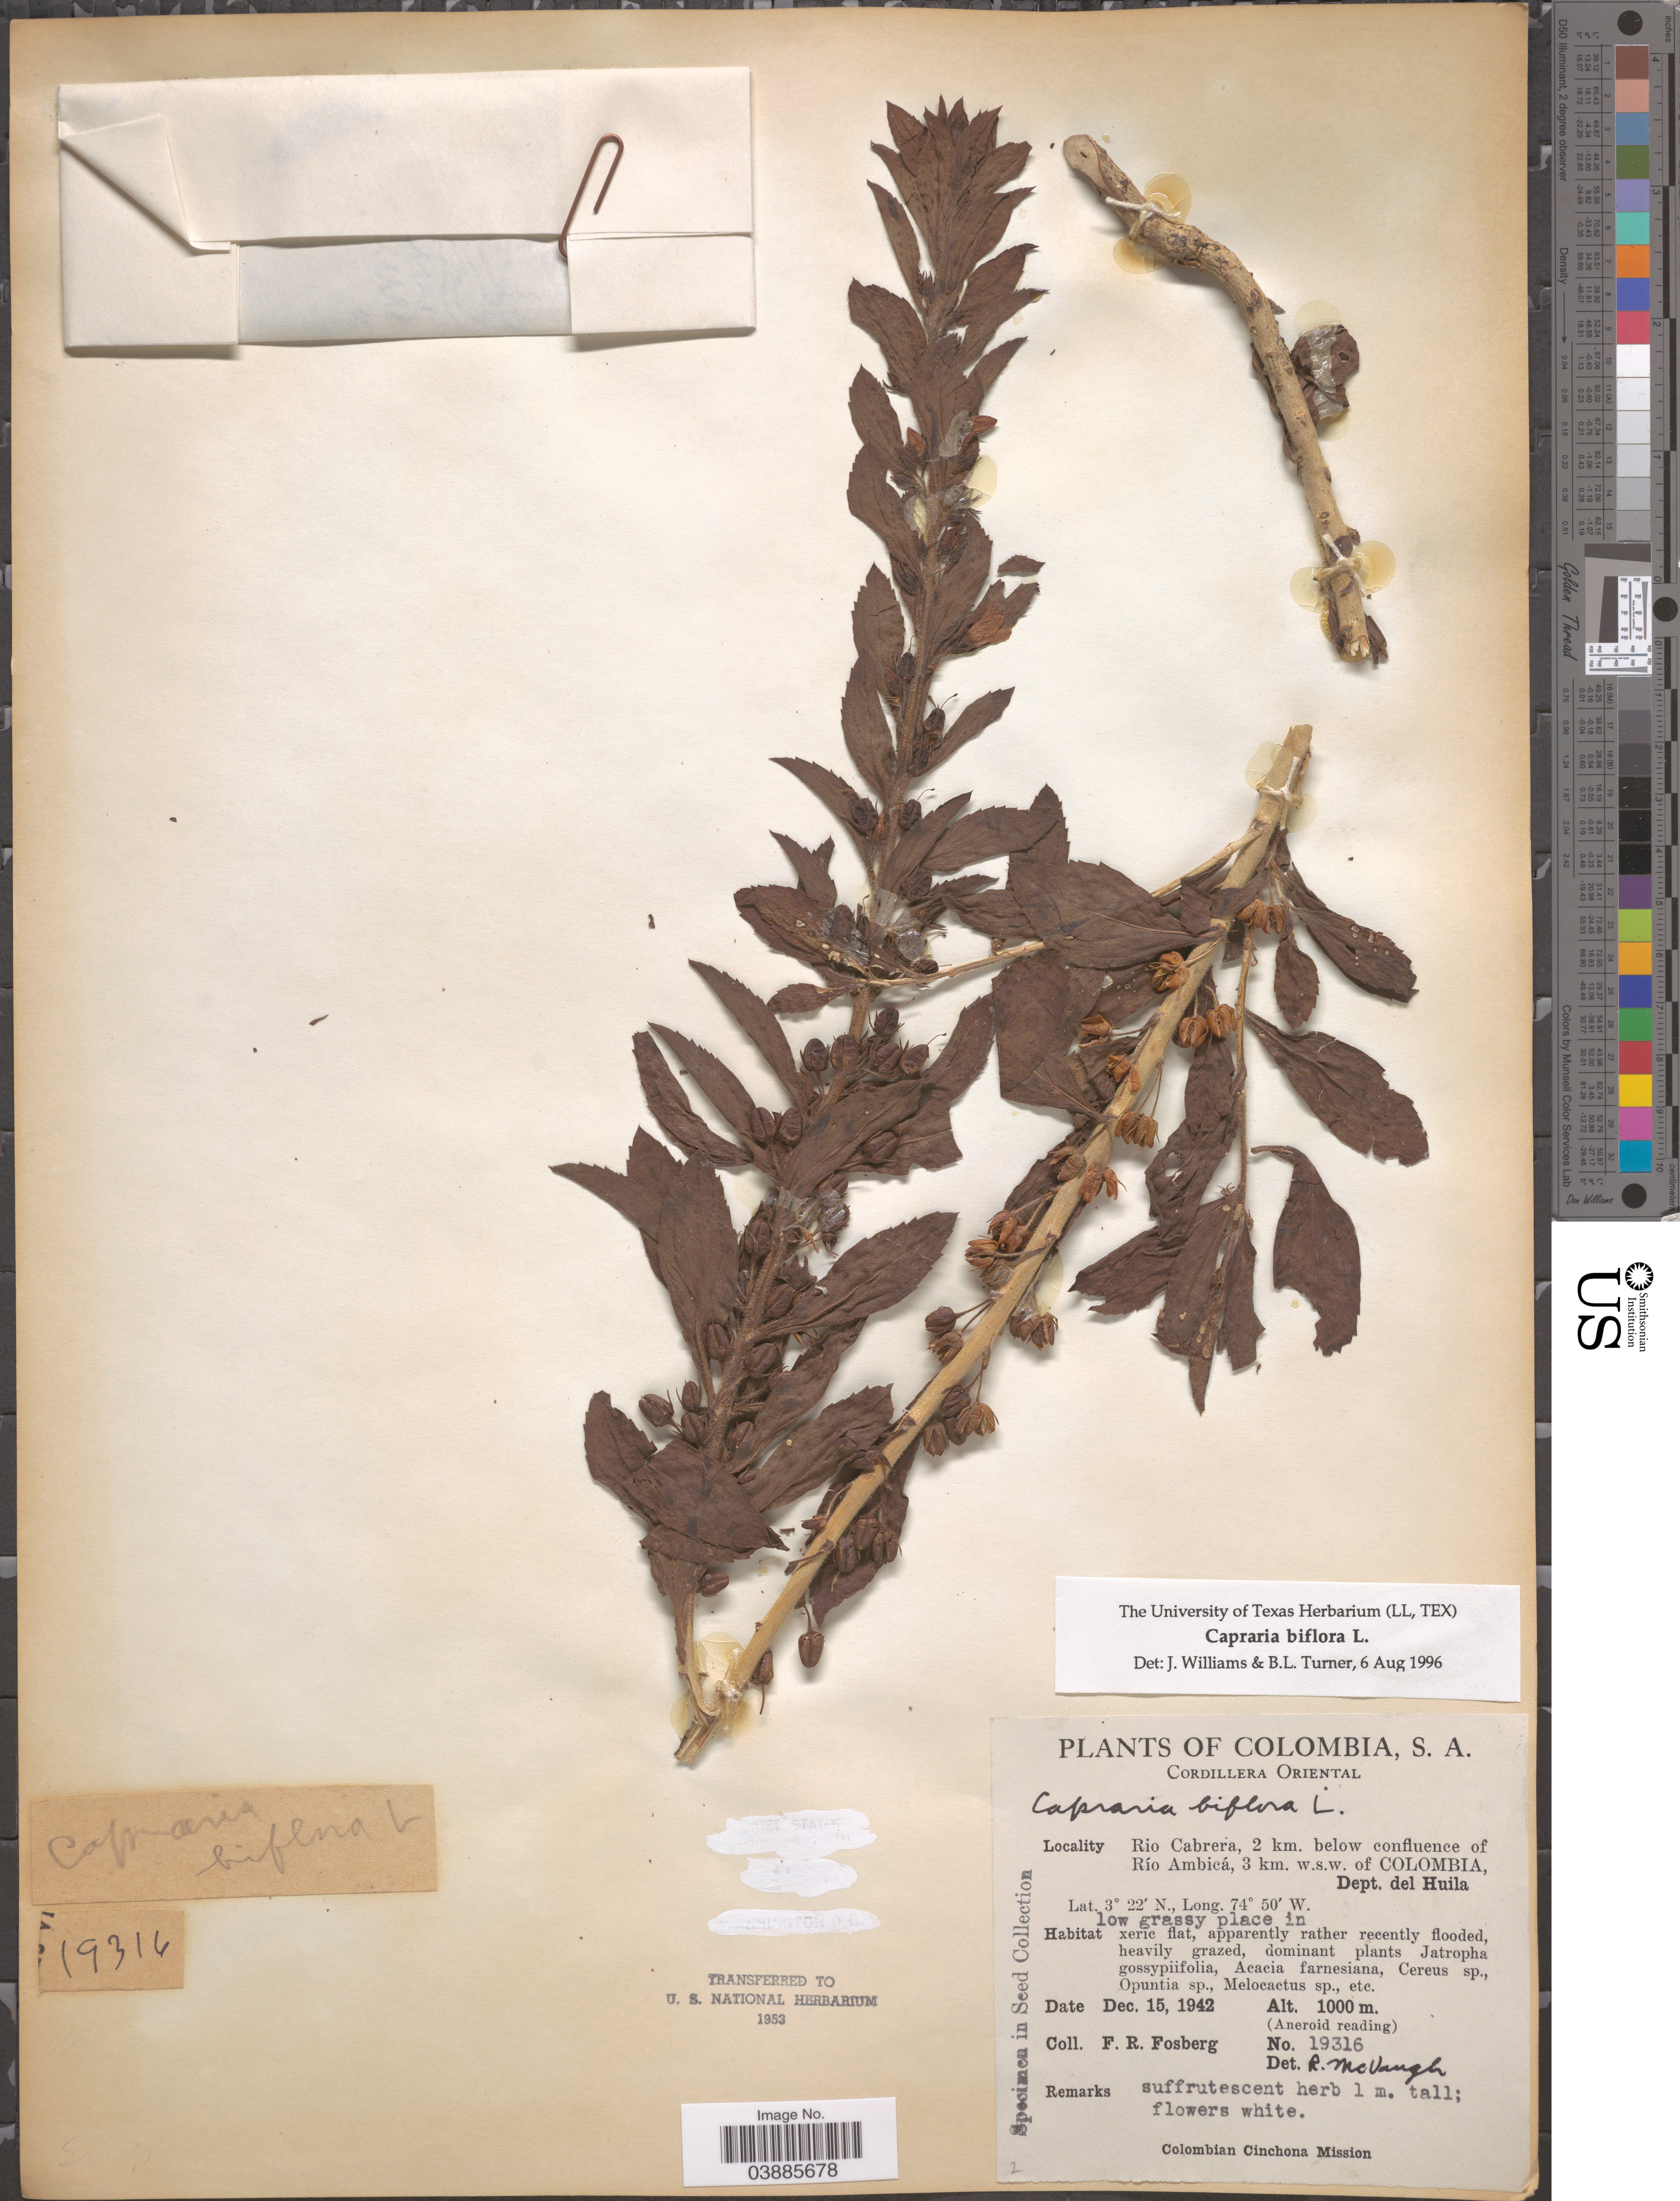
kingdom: Plantae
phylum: Tracheophyta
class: Magnoliopsida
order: Lamiales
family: Scrophulariaceae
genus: Capraria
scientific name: Capraria biflora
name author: L.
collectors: F. R. Fosberg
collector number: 19316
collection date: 1942-12-15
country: Colombia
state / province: Huila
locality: Cordillera Oriental. Rio Cabrera, 2 km. below confluence of Río Ambicá, 3 km. w.s.w. of Colombia, Dept. del Huila.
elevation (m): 1000